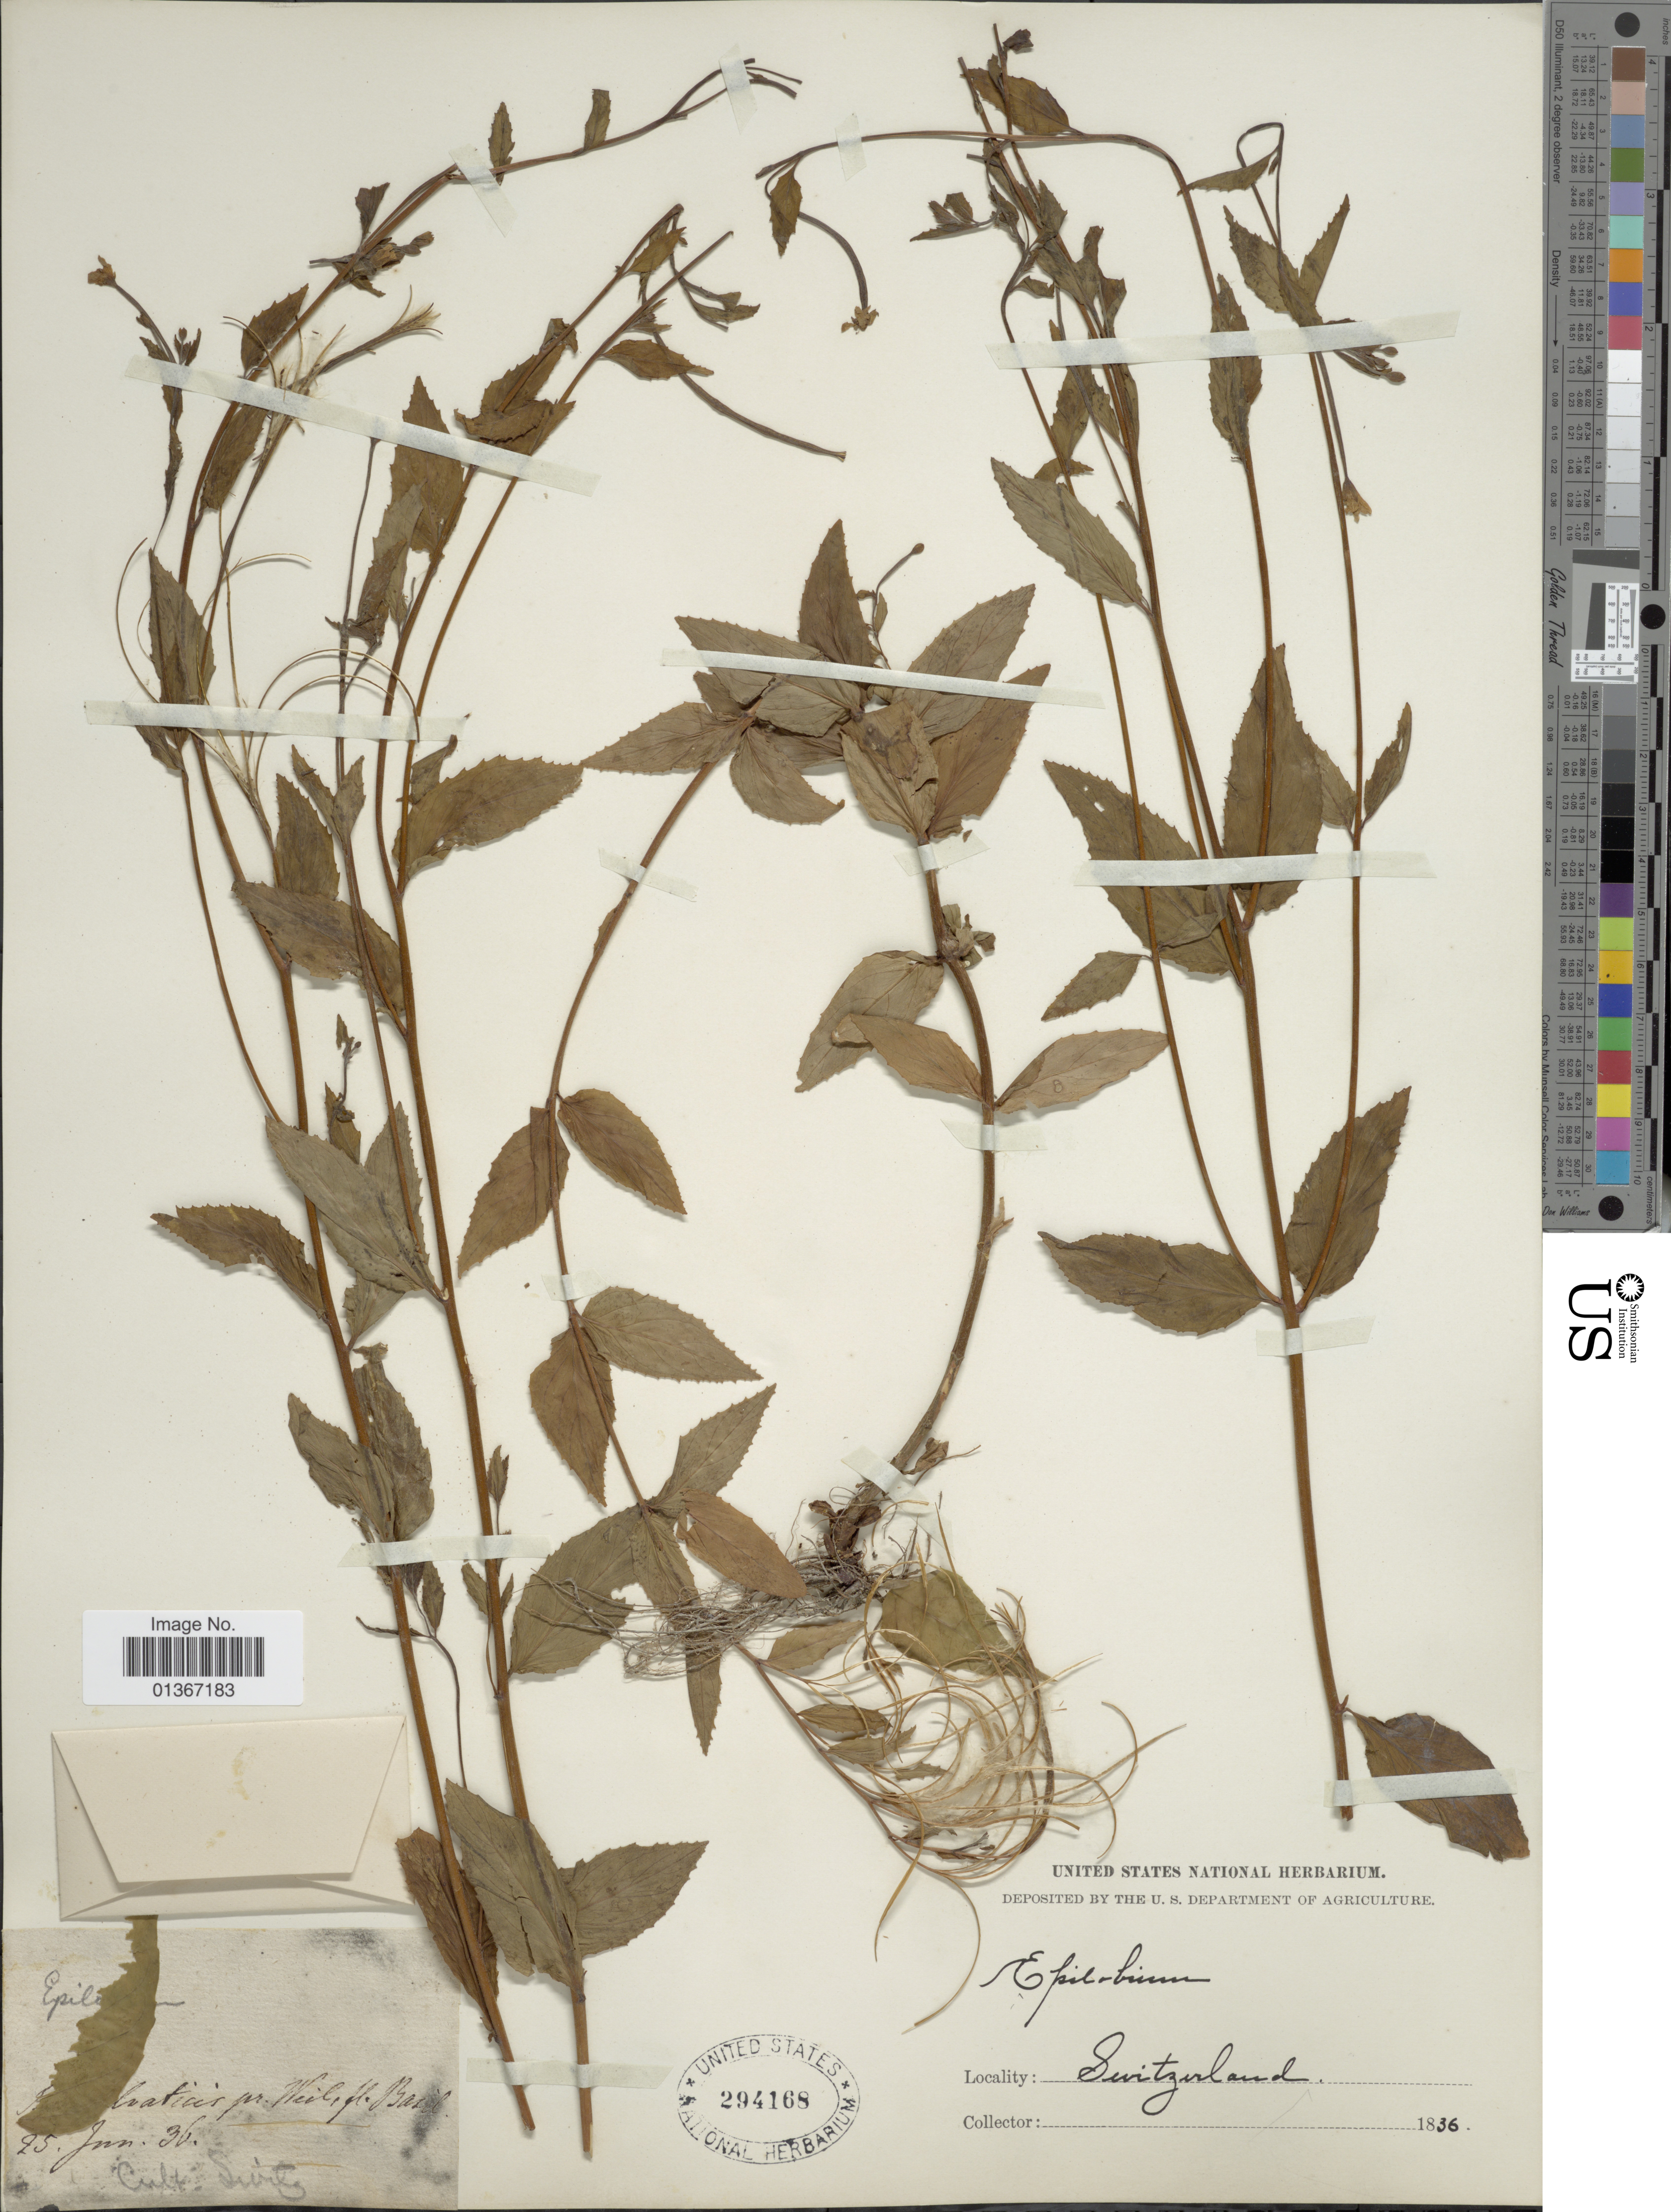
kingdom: Plantae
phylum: Tracheophyta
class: Magnoliopsida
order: Myrtales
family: Onagraceae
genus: Epilobium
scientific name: Epilobium sp.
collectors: U.S. National Herbarium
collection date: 1836-06-25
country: Switzerland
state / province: Basel-Stadt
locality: pr. Weil, fl. Basil.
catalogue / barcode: US 294168